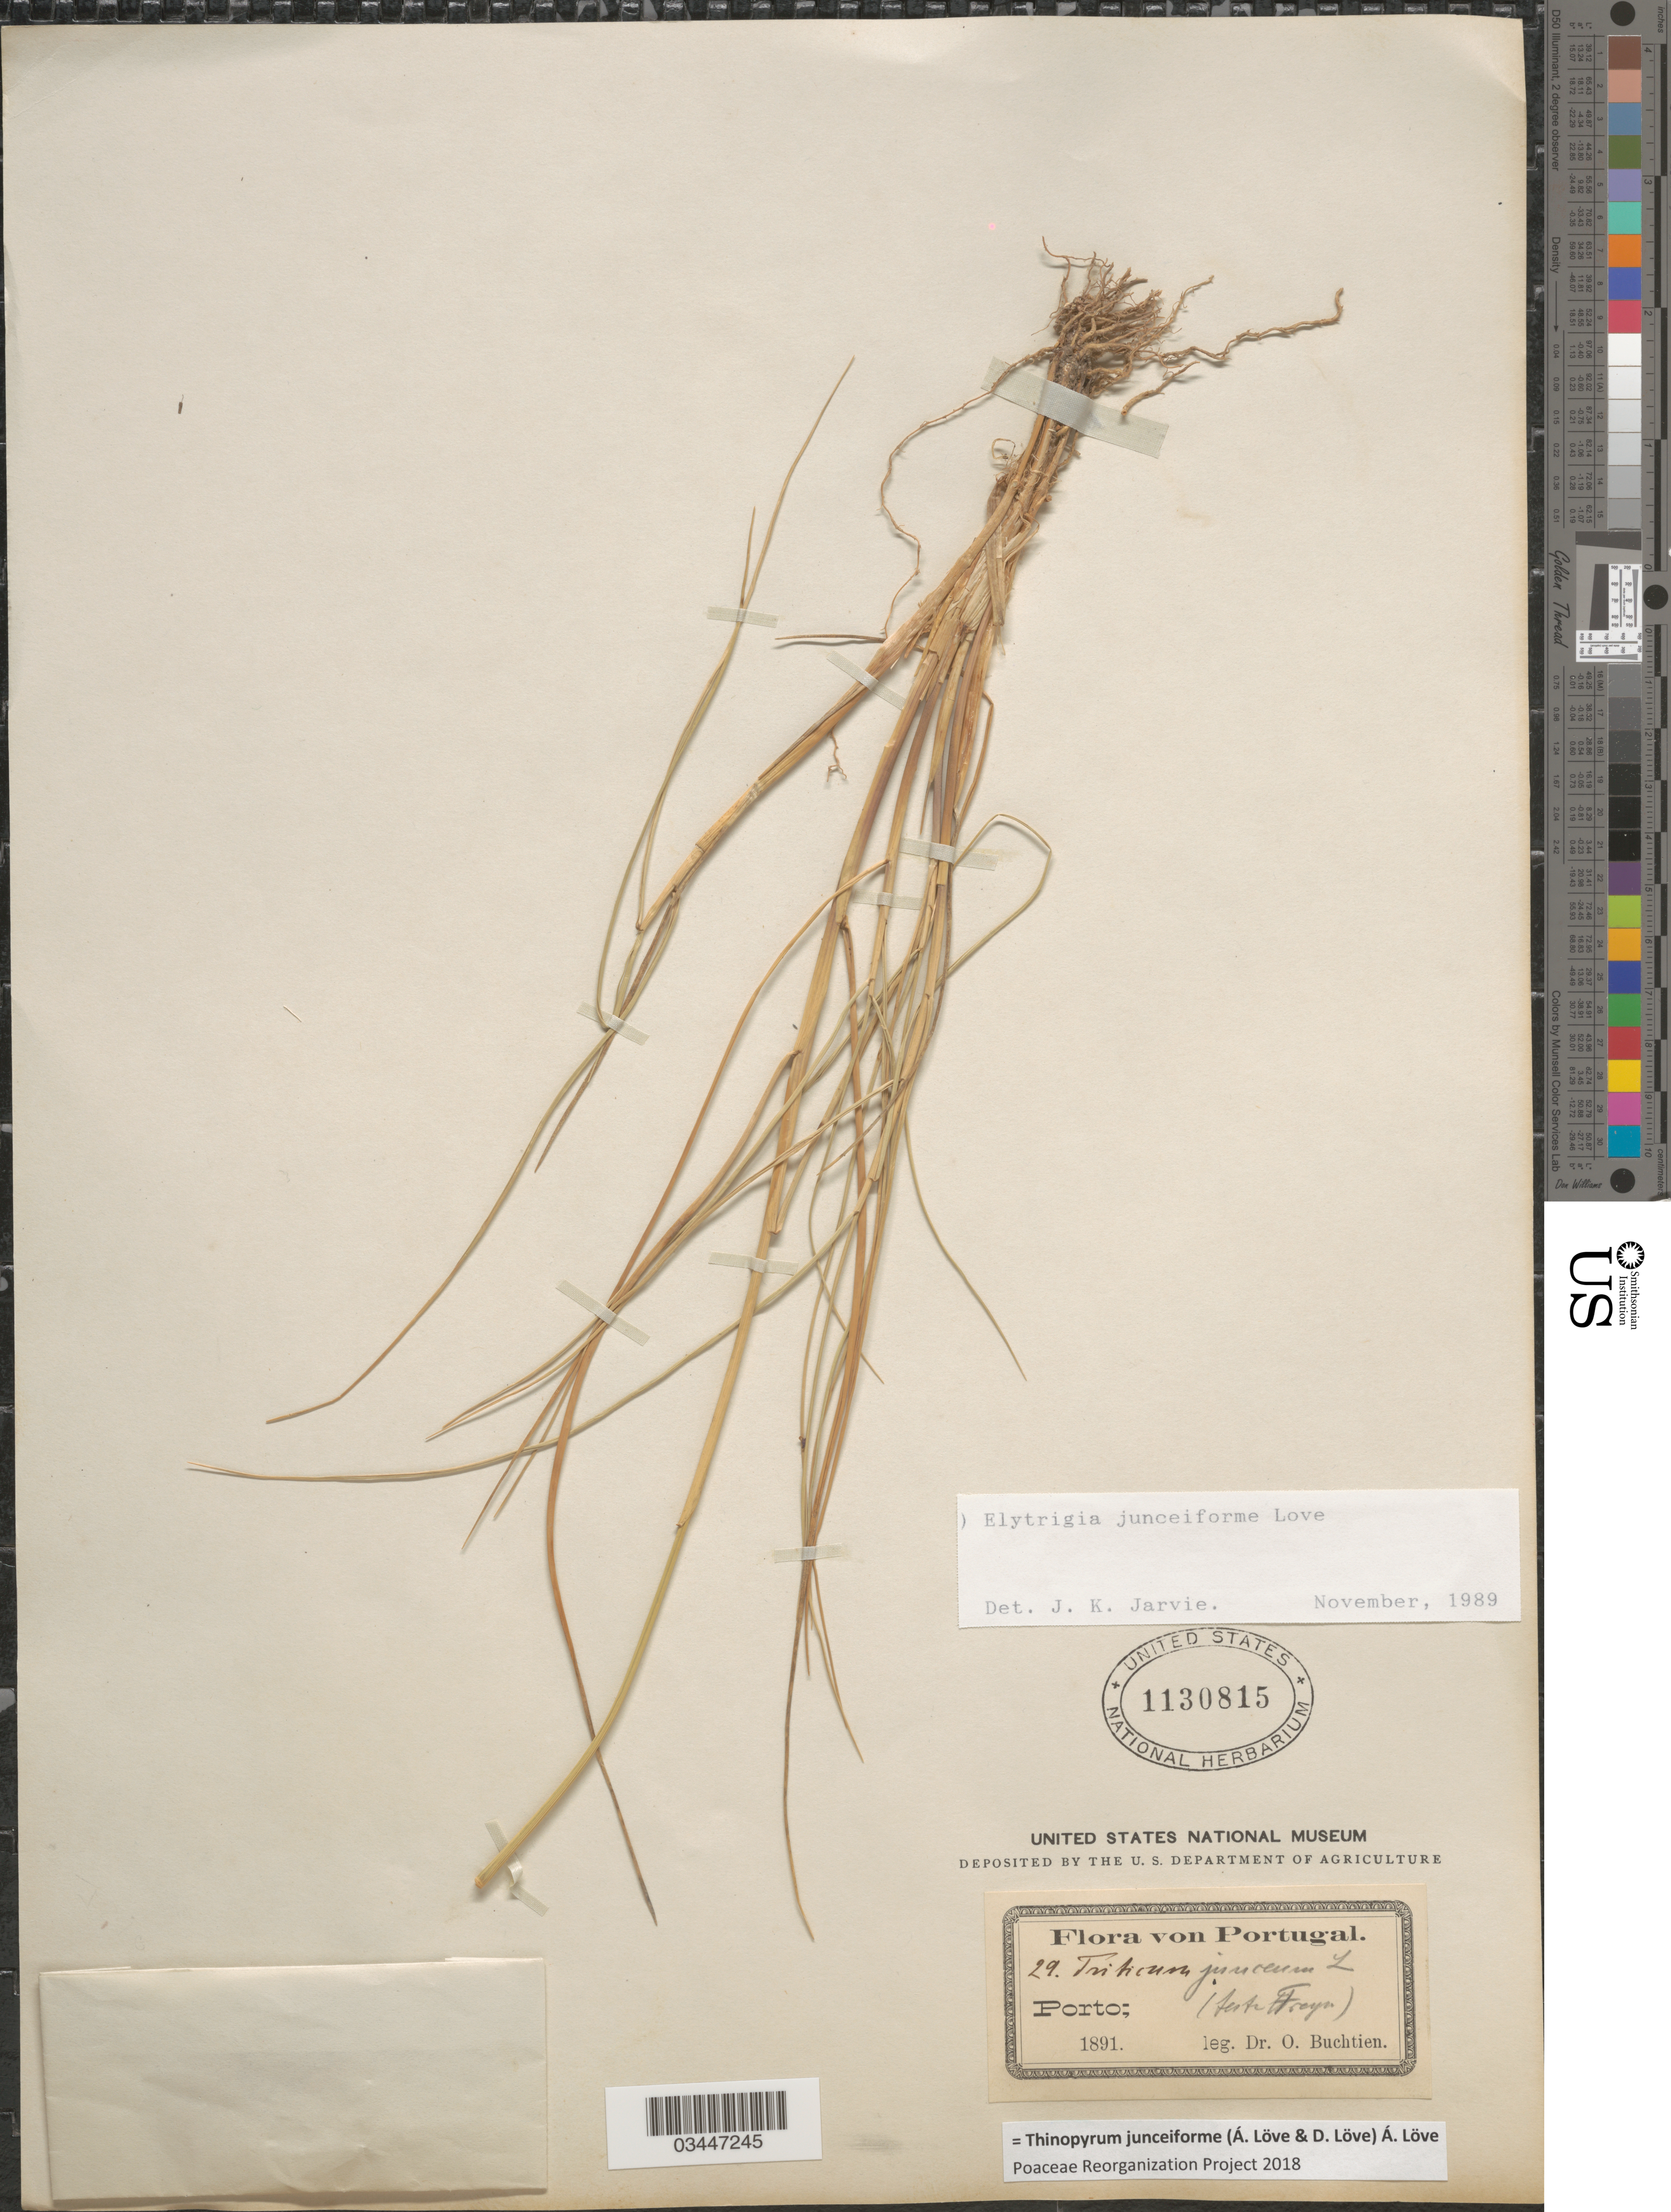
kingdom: Plantae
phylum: Tracheophyta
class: Liliopsida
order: Poales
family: Poaceae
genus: Thinopyrum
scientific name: Thinopyrum junceiforme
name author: (Á. Löve & D. Löve) Á. Löve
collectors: O. Buchtien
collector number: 29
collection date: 1891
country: Portugal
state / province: Porto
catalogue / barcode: US 1130815